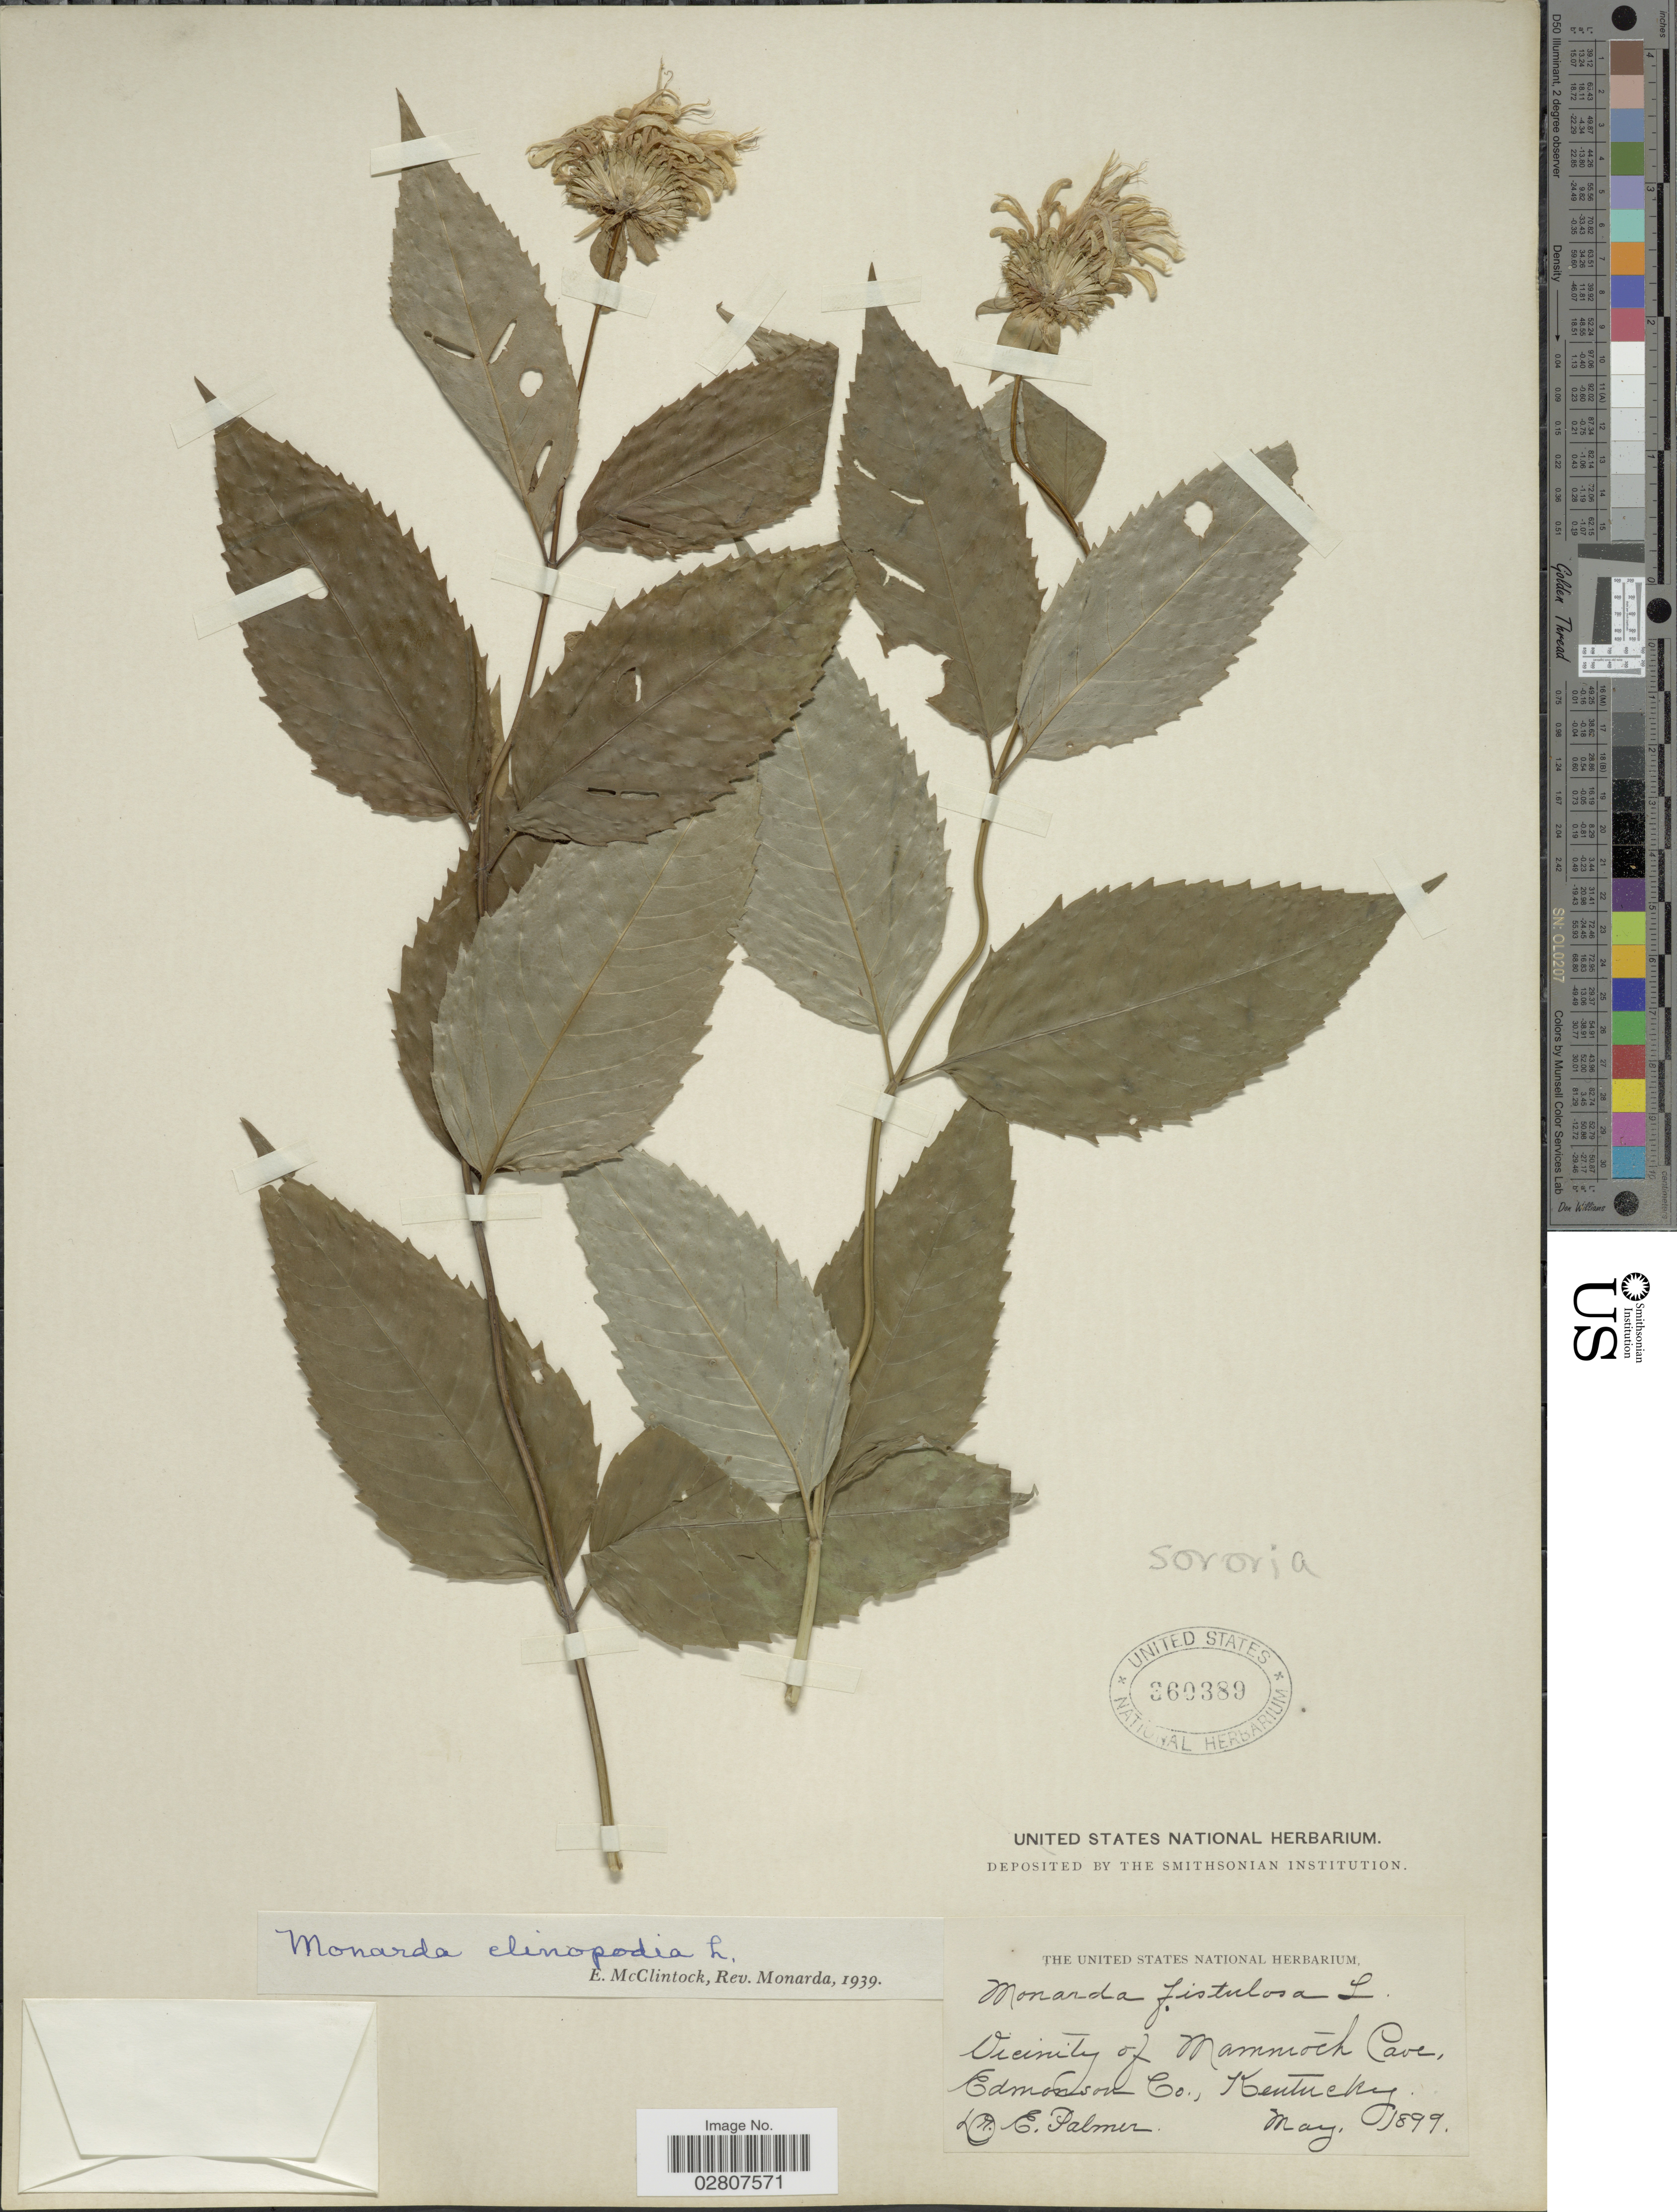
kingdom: Plantae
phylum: Tracheophyta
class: Magnoliopsida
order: Lamiales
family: Lamiaceae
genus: Monarda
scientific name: Monarda clinopodia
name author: L.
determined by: McClintock, E.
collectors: E. Palmer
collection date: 1899-05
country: United States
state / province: Kentucky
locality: Vicinity of Mammoth Cave, Edmonson Co.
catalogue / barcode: US 360389